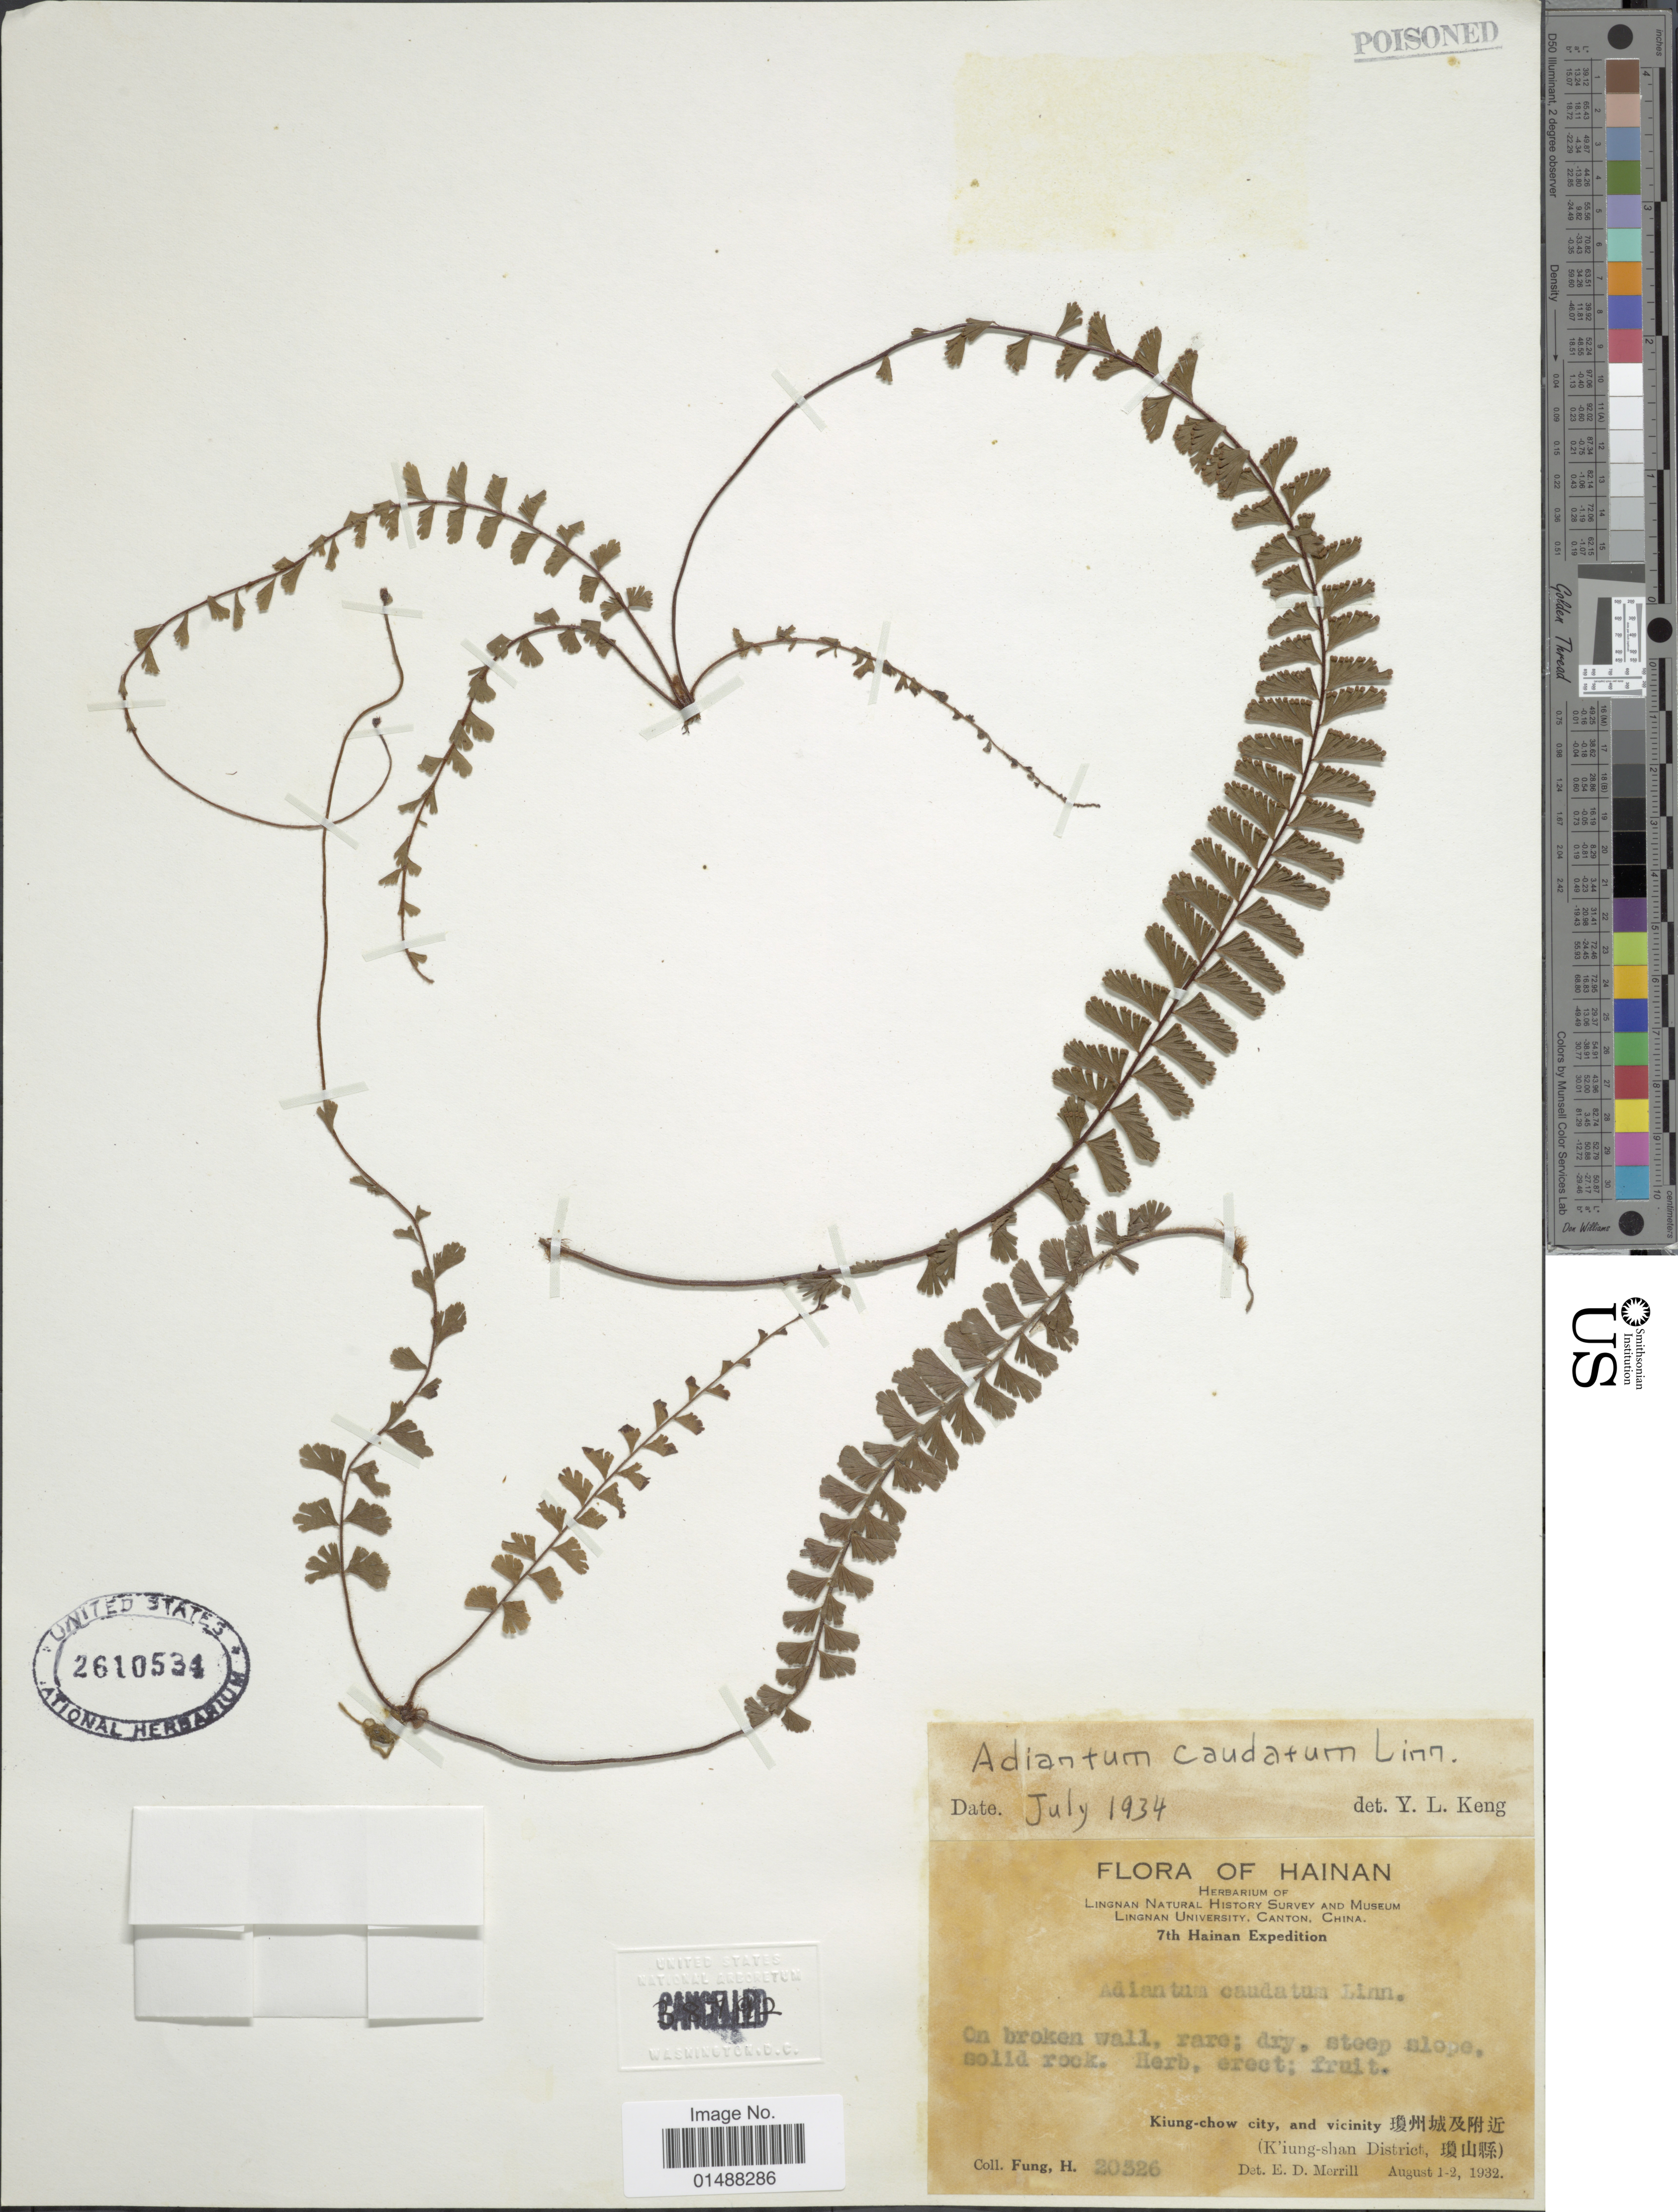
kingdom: Plantae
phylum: Tracheophyta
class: Polypodiopsida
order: Polypodiales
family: Pteridaceae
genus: Adiantum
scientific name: Adiantum caudatum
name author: L.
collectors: H. Fung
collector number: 20326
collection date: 1932-08-01/1932-08-02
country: China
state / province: Hainan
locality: Hainan, Kiung-chow city, and vicinity X. (K'iung-shan District, X).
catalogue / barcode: US 2610534